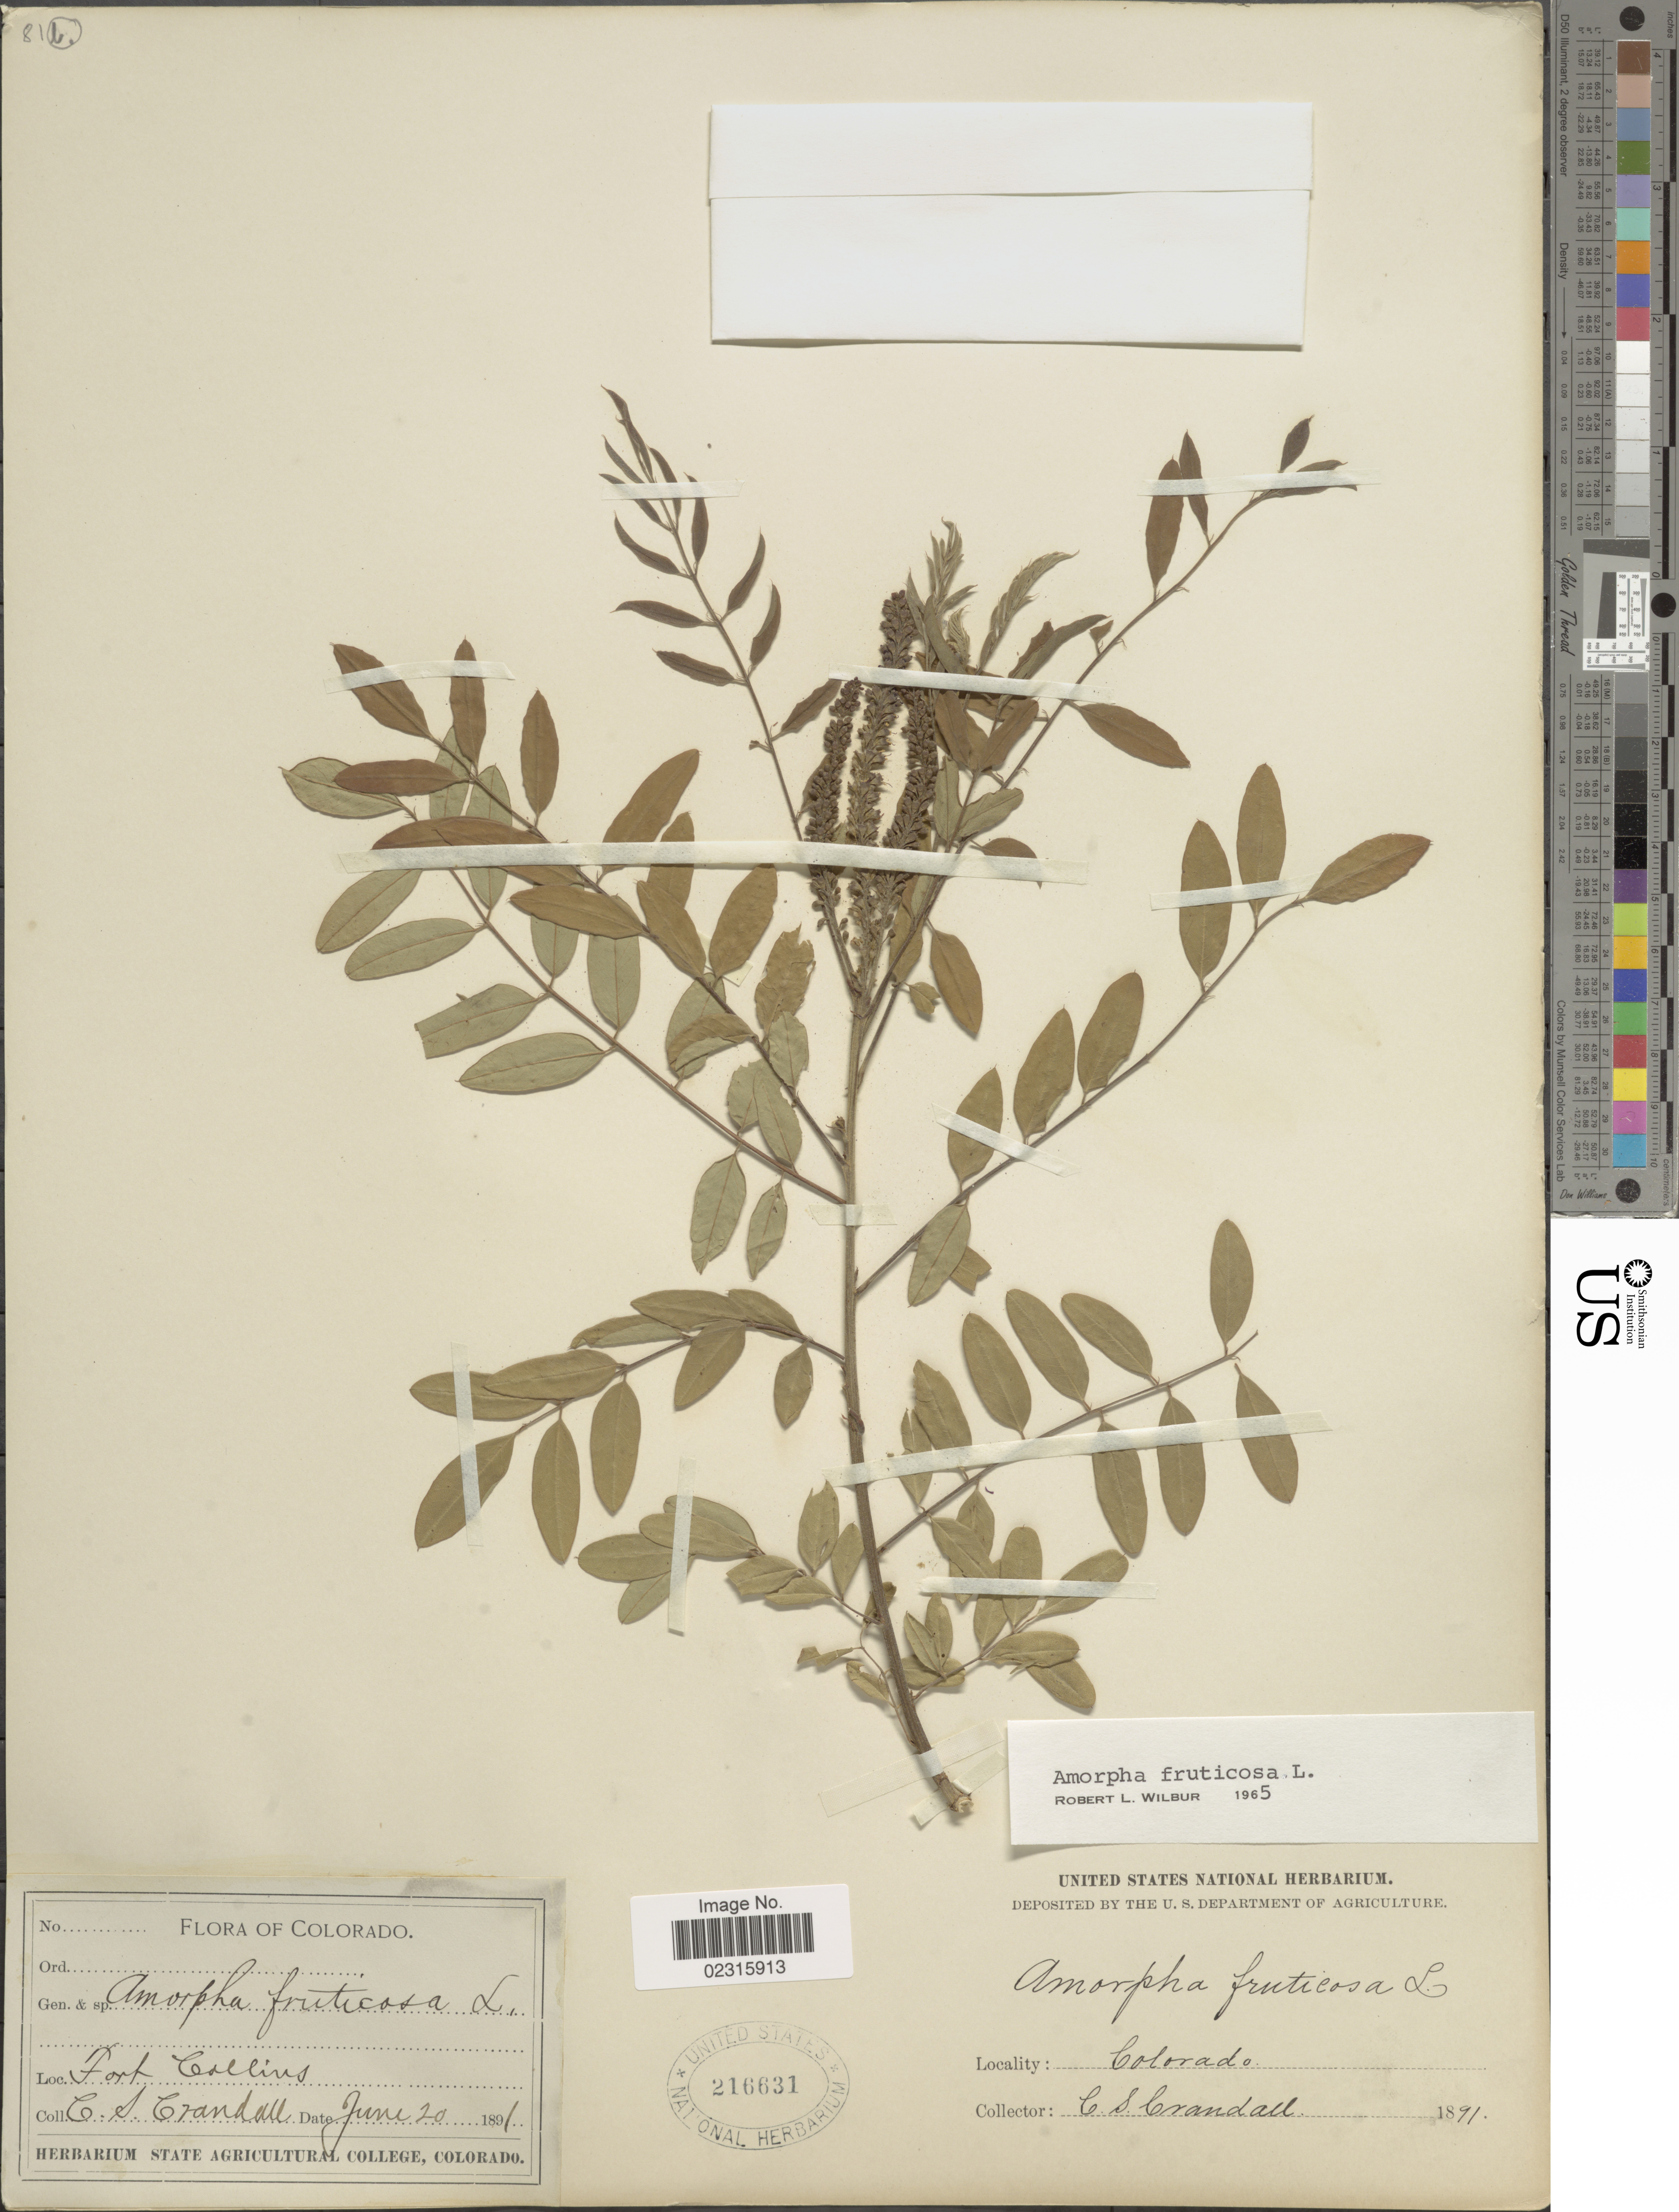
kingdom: Plantae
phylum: Tracheophyta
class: Magnoliopsida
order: Fabales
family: Fabaceae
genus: Amorpha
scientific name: Amorpha fruticosa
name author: L.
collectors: C. Crandall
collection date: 1891-06-20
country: United States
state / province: Colorado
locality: Fort Collins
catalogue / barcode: US 216631